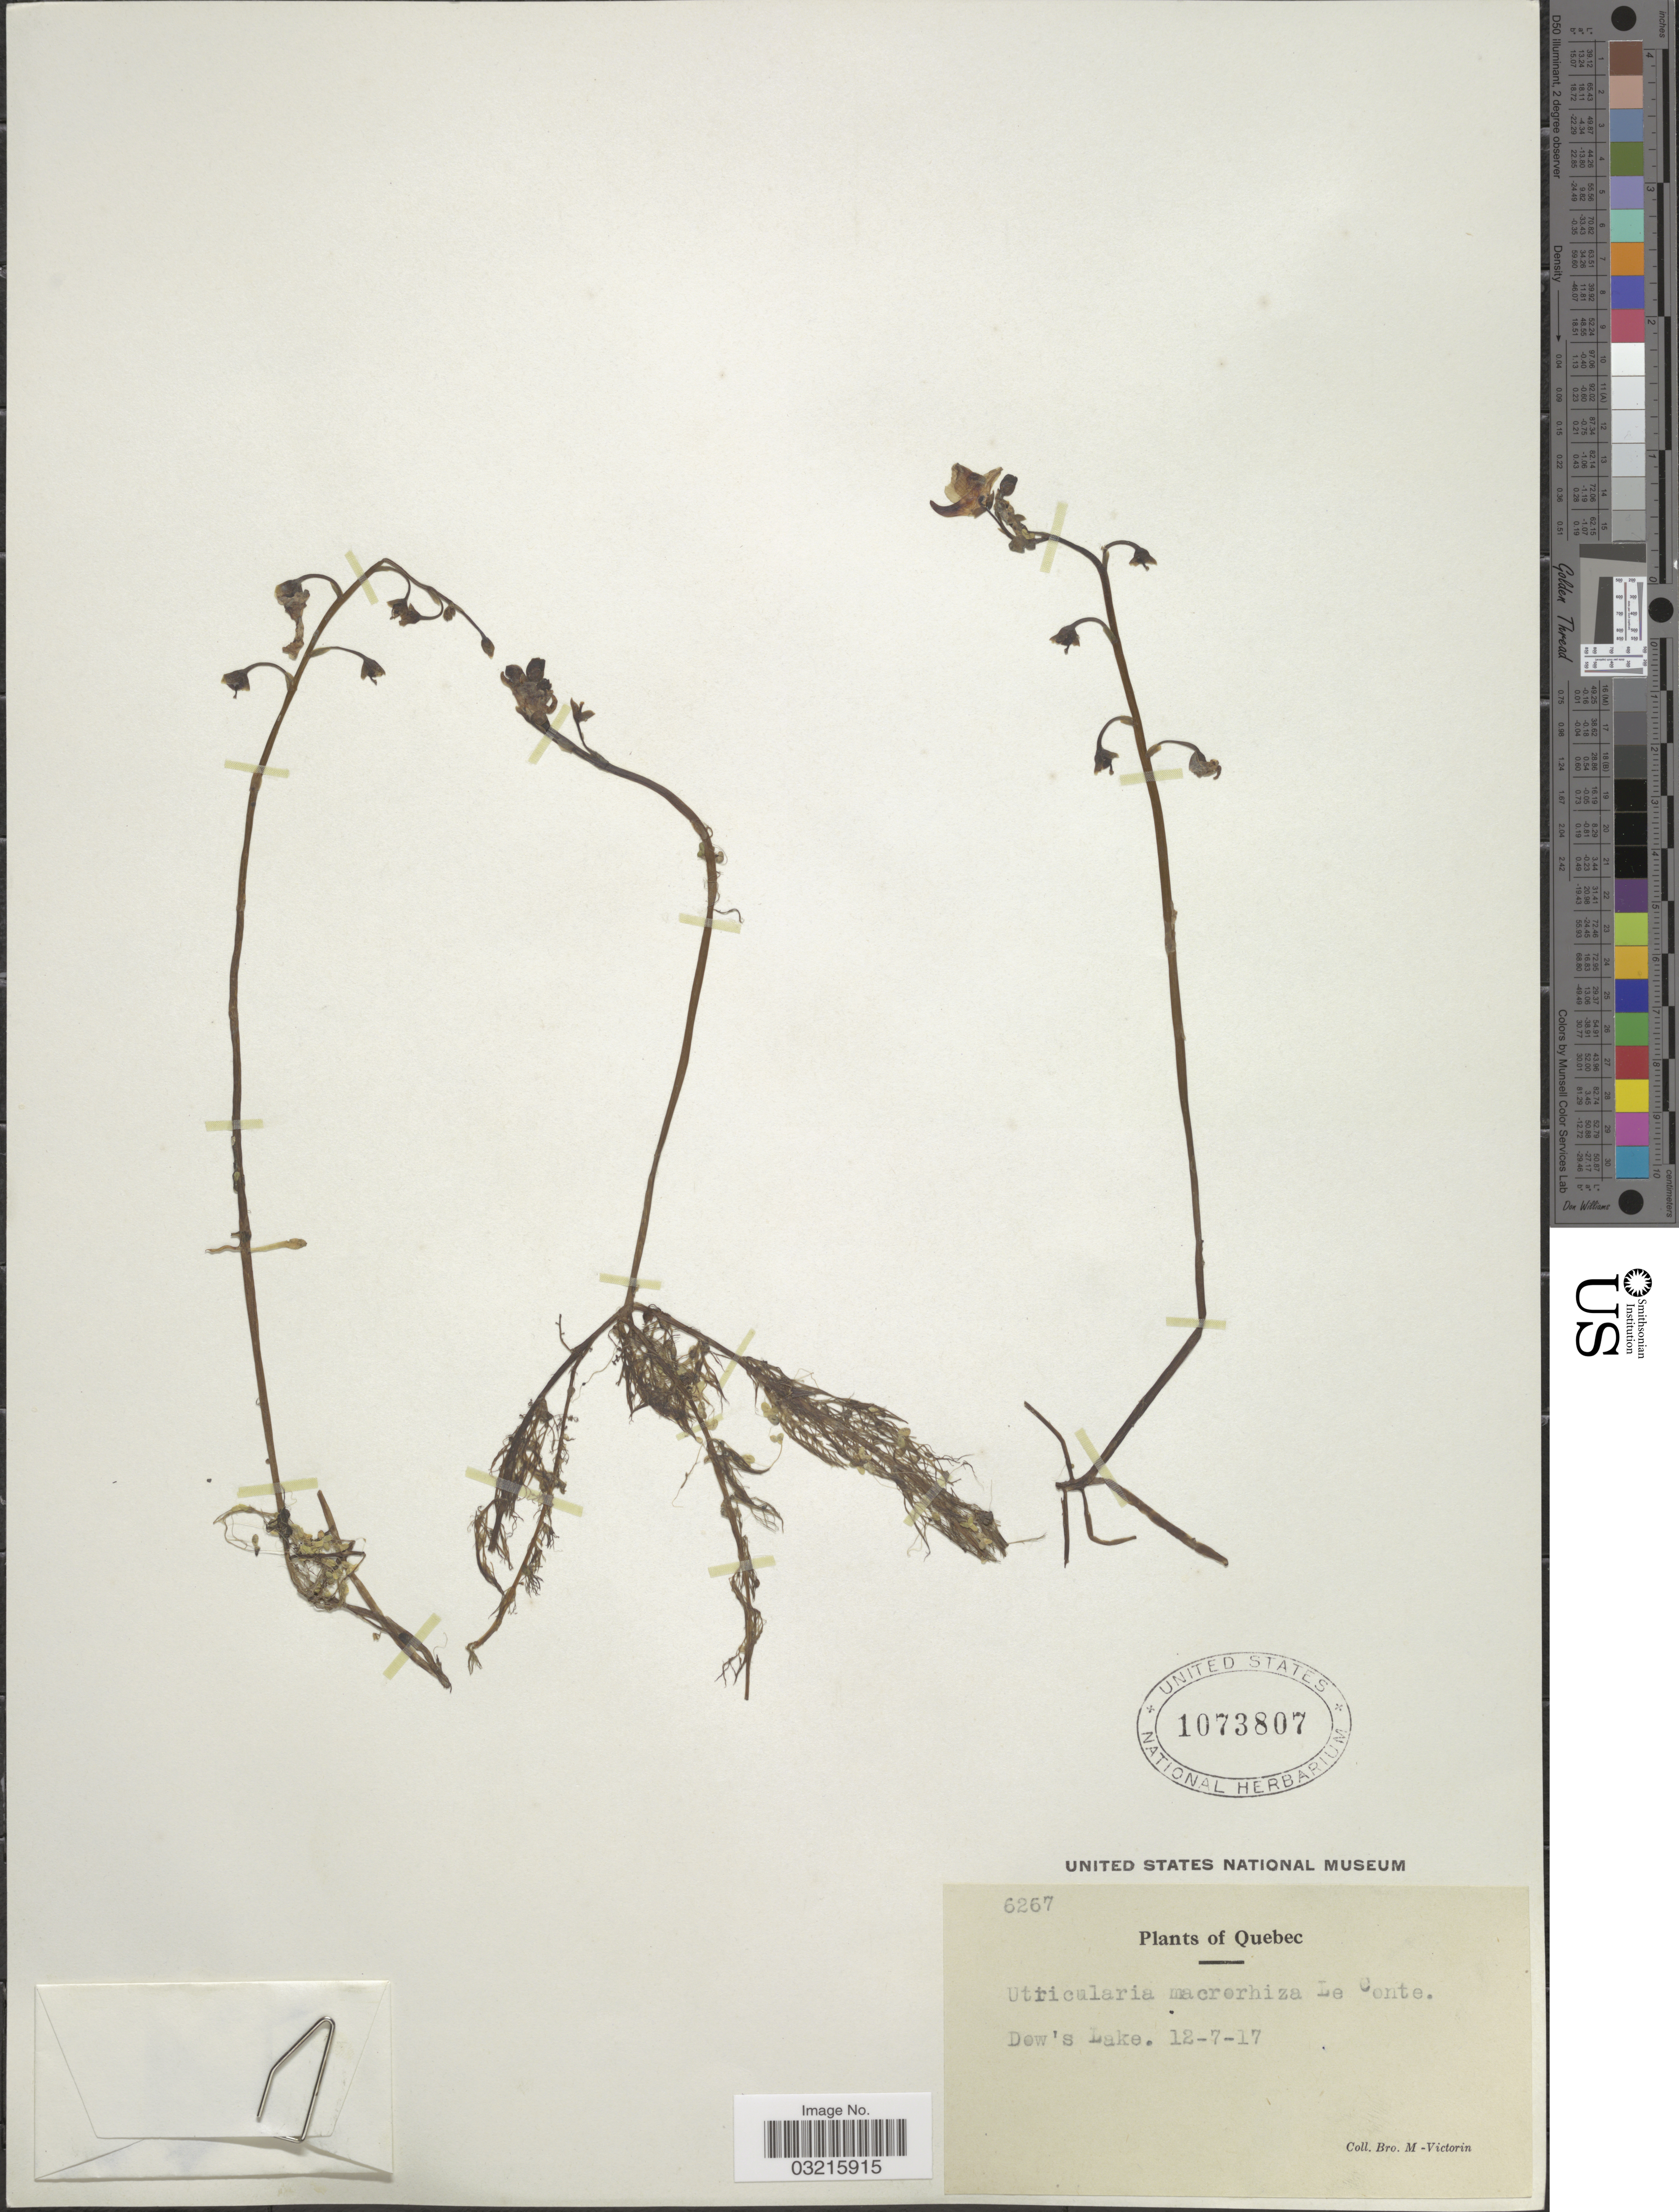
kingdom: Plantae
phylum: Tracheophyta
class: Magnoliopsida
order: Lamiales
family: Lentibulariaceae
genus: Utricularia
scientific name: Utricularia vulgaris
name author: L.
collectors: Fr. Marie-Victorin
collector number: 6267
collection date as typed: Transcribed d/m/y: 12/7/17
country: Canada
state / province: Quebec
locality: Dow's Lake.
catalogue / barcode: US 1073807